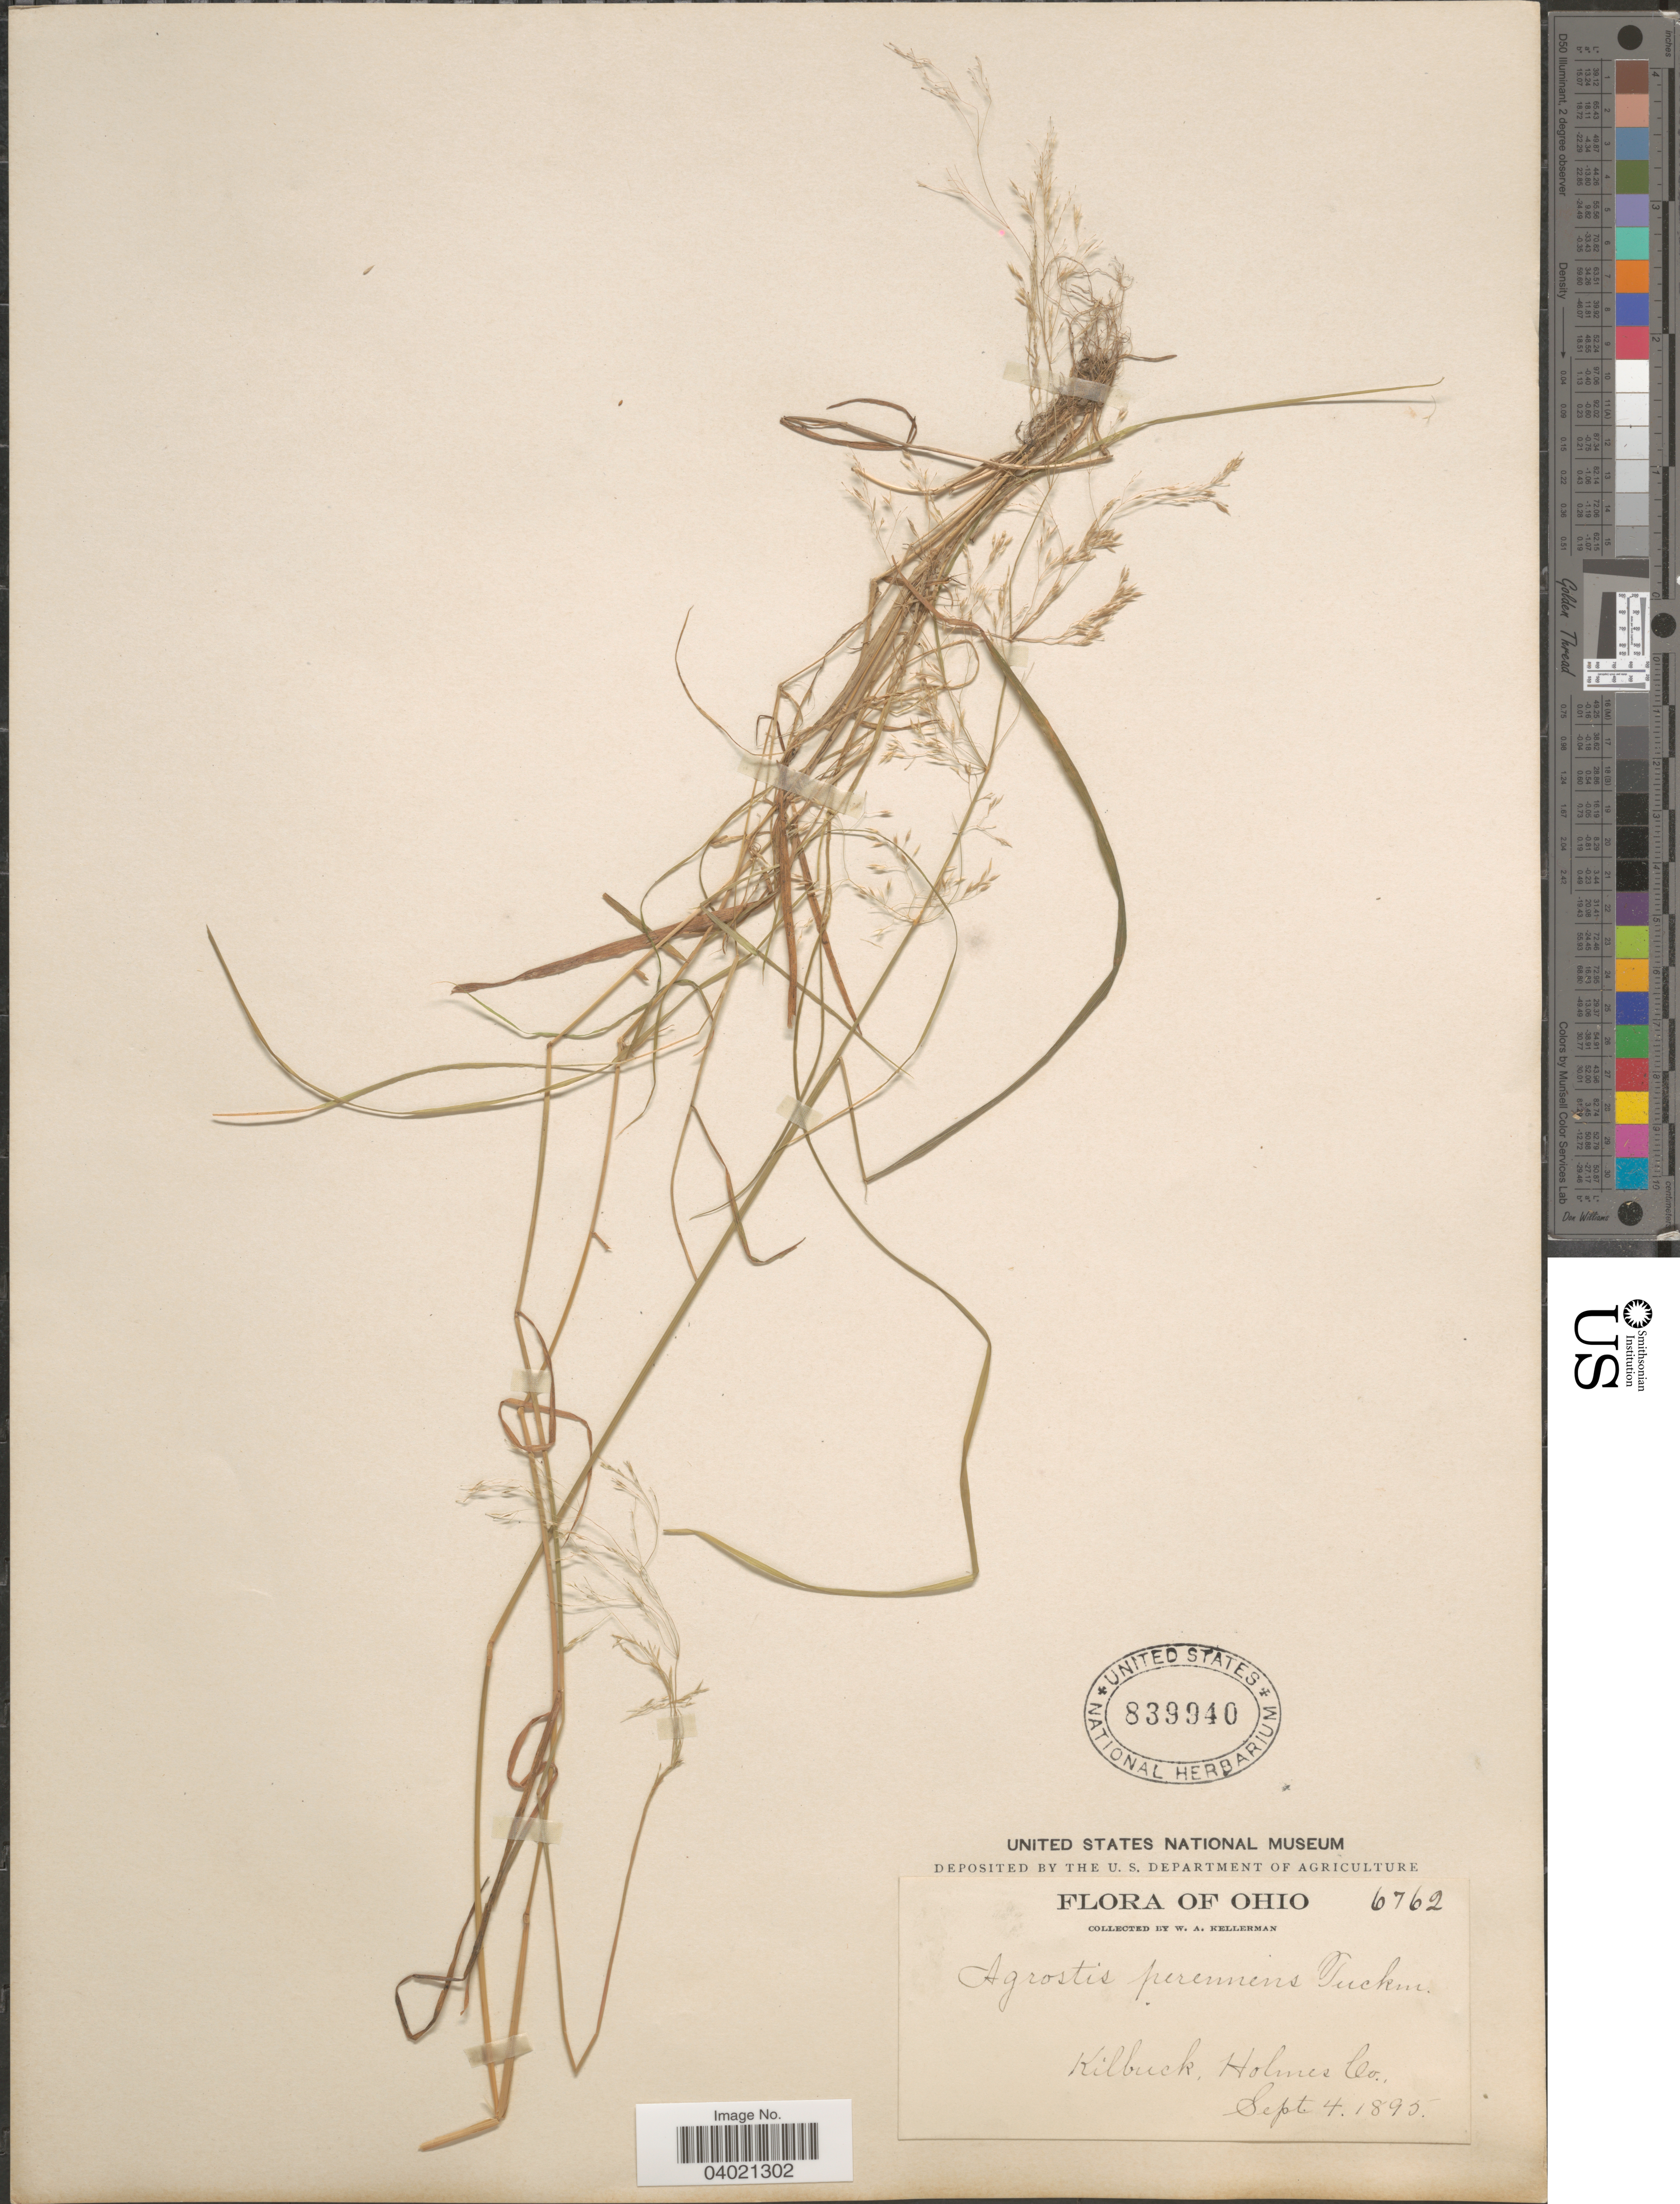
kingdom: Plantae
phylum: Tracheophyta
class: Liliopsida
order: Poales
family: Poaceae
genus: Agrostis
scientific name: Agrostis perennans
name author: (Walter) Tuck.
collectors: W. Kellerman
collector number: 6762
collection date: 1895-09-04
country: United States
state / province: Ohio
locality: Kilbuck, Holmes Co.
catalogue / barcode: US 839940